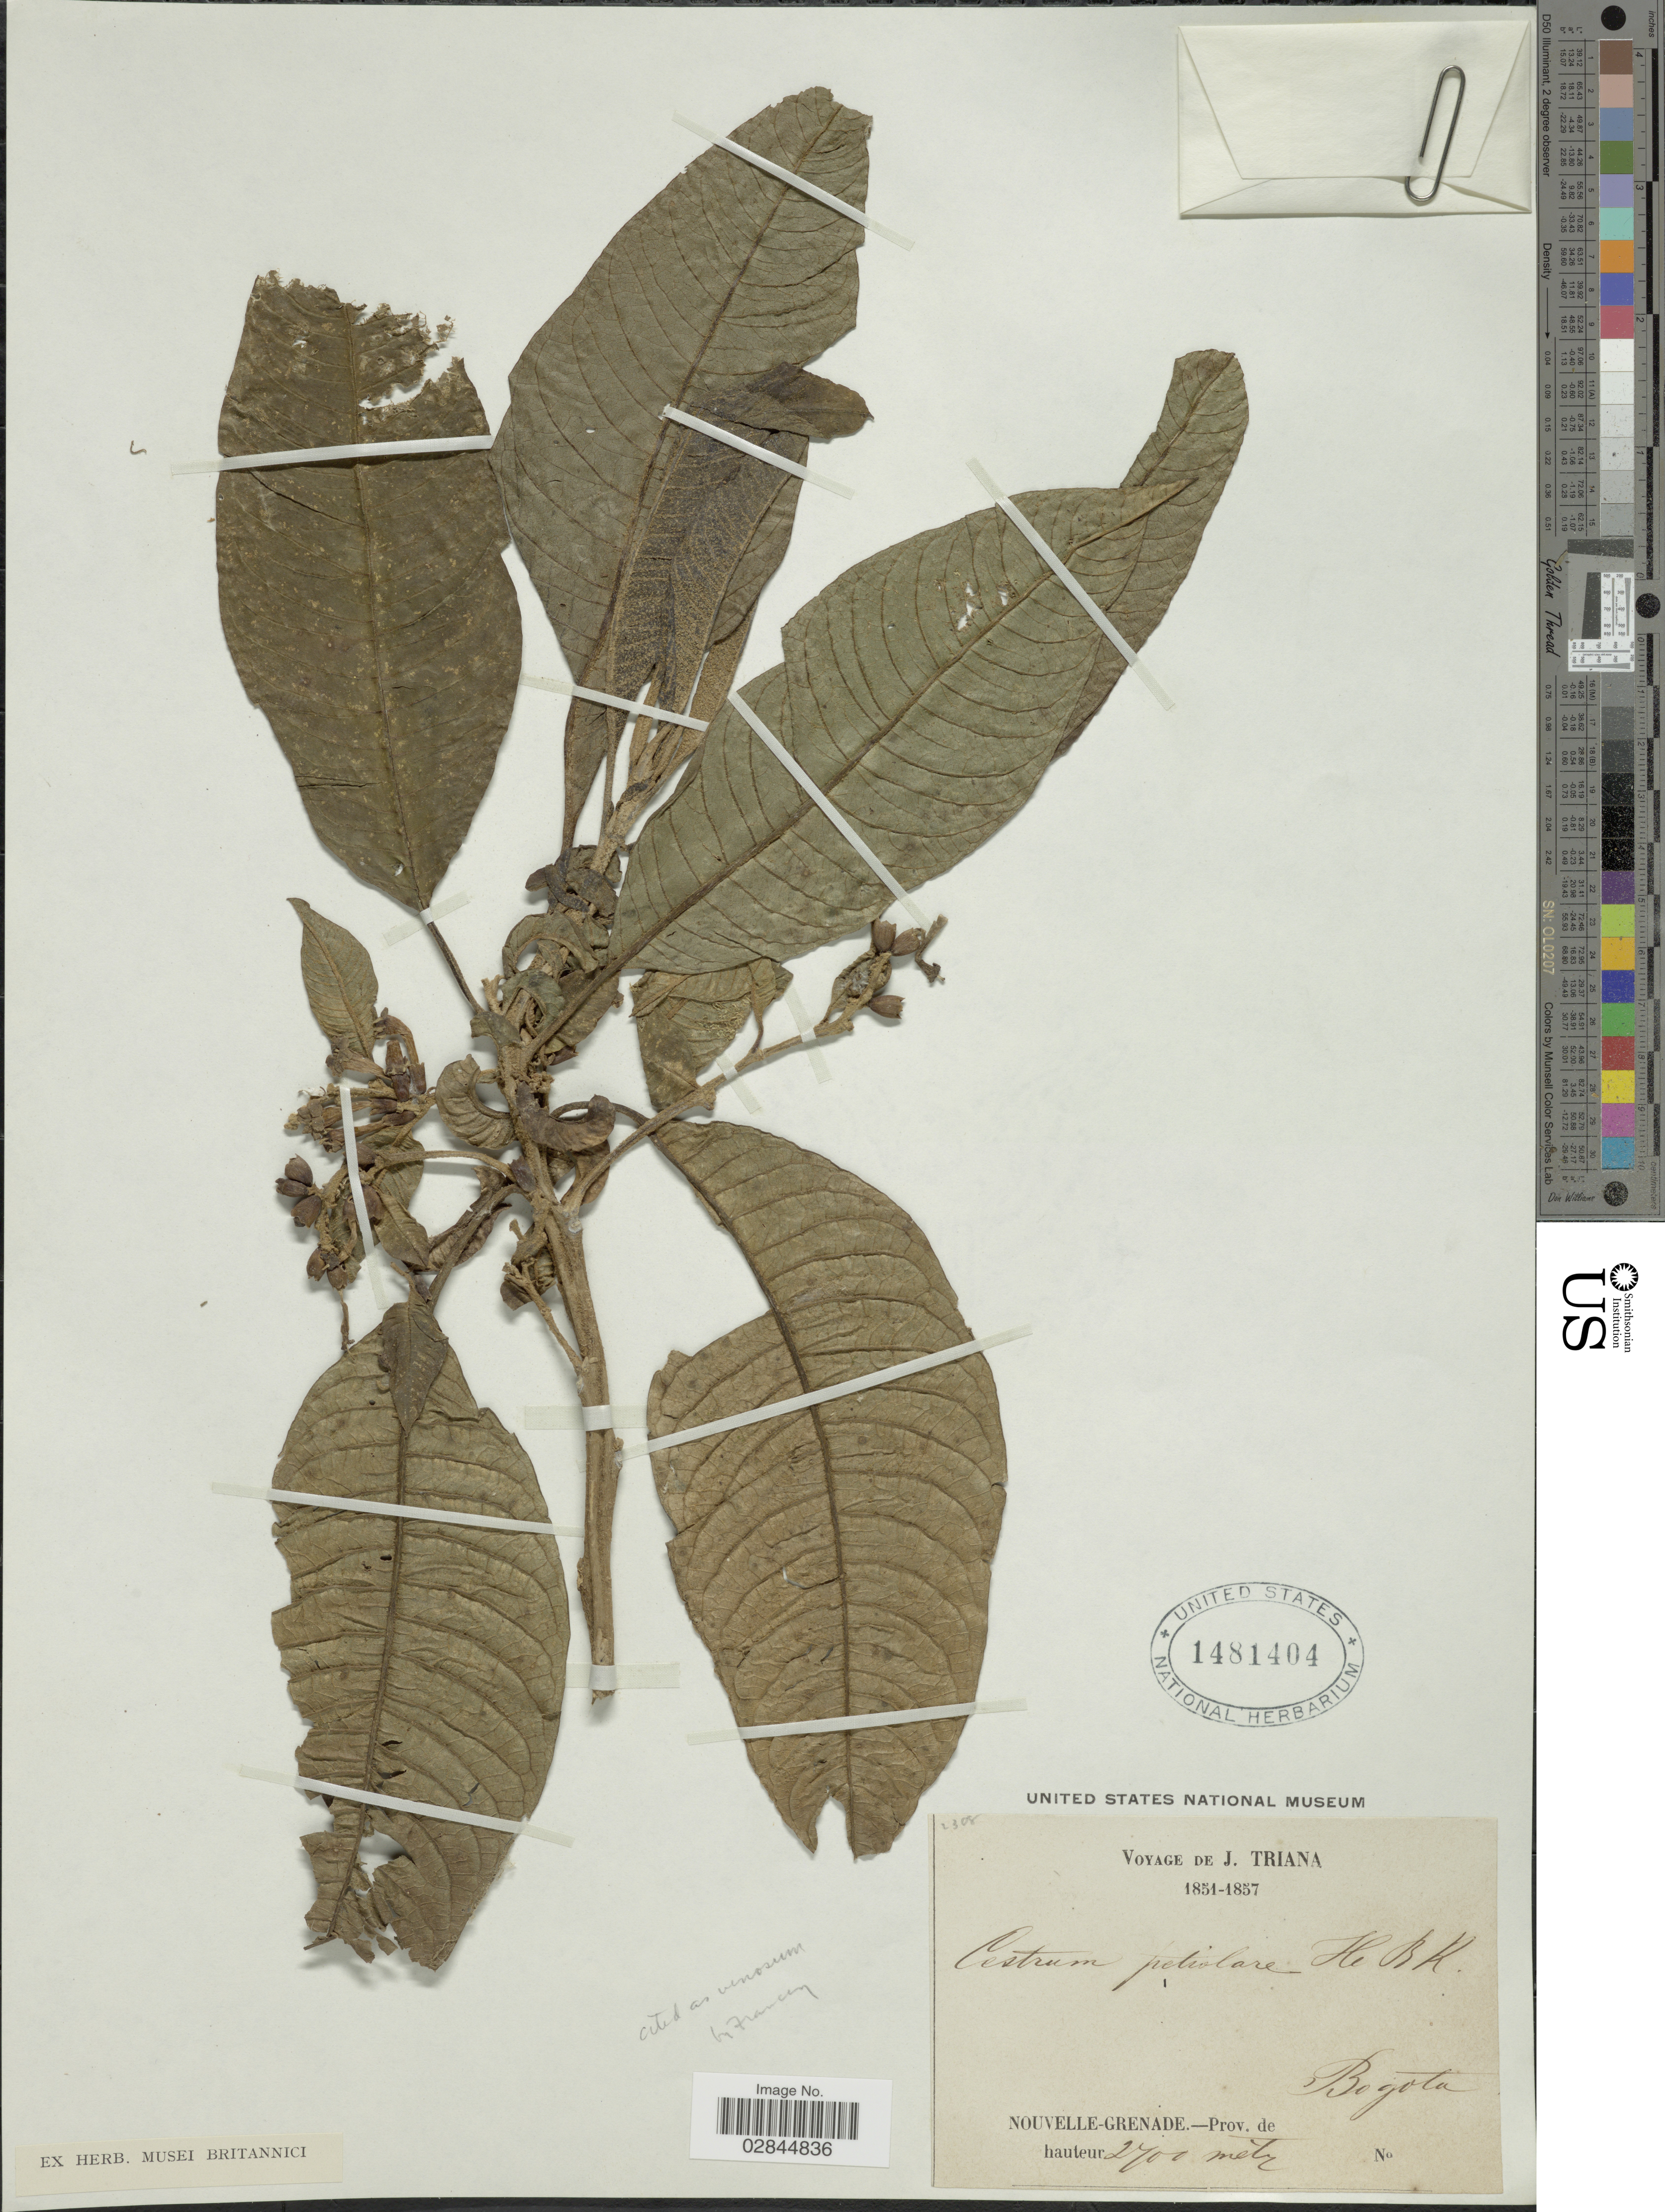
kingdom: Plantae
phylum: Tracheophyta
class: Magnoliopsida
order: Solanales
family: Solanaceae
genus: Cestrum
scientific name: Cestrum petiolare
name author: Kunth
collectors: J. Triana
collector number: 2308*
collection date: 1851/1857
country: Colombia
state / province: Bogota D.C.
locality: Nouvelle-Grenade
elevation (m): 2700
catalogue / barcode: US 1481404